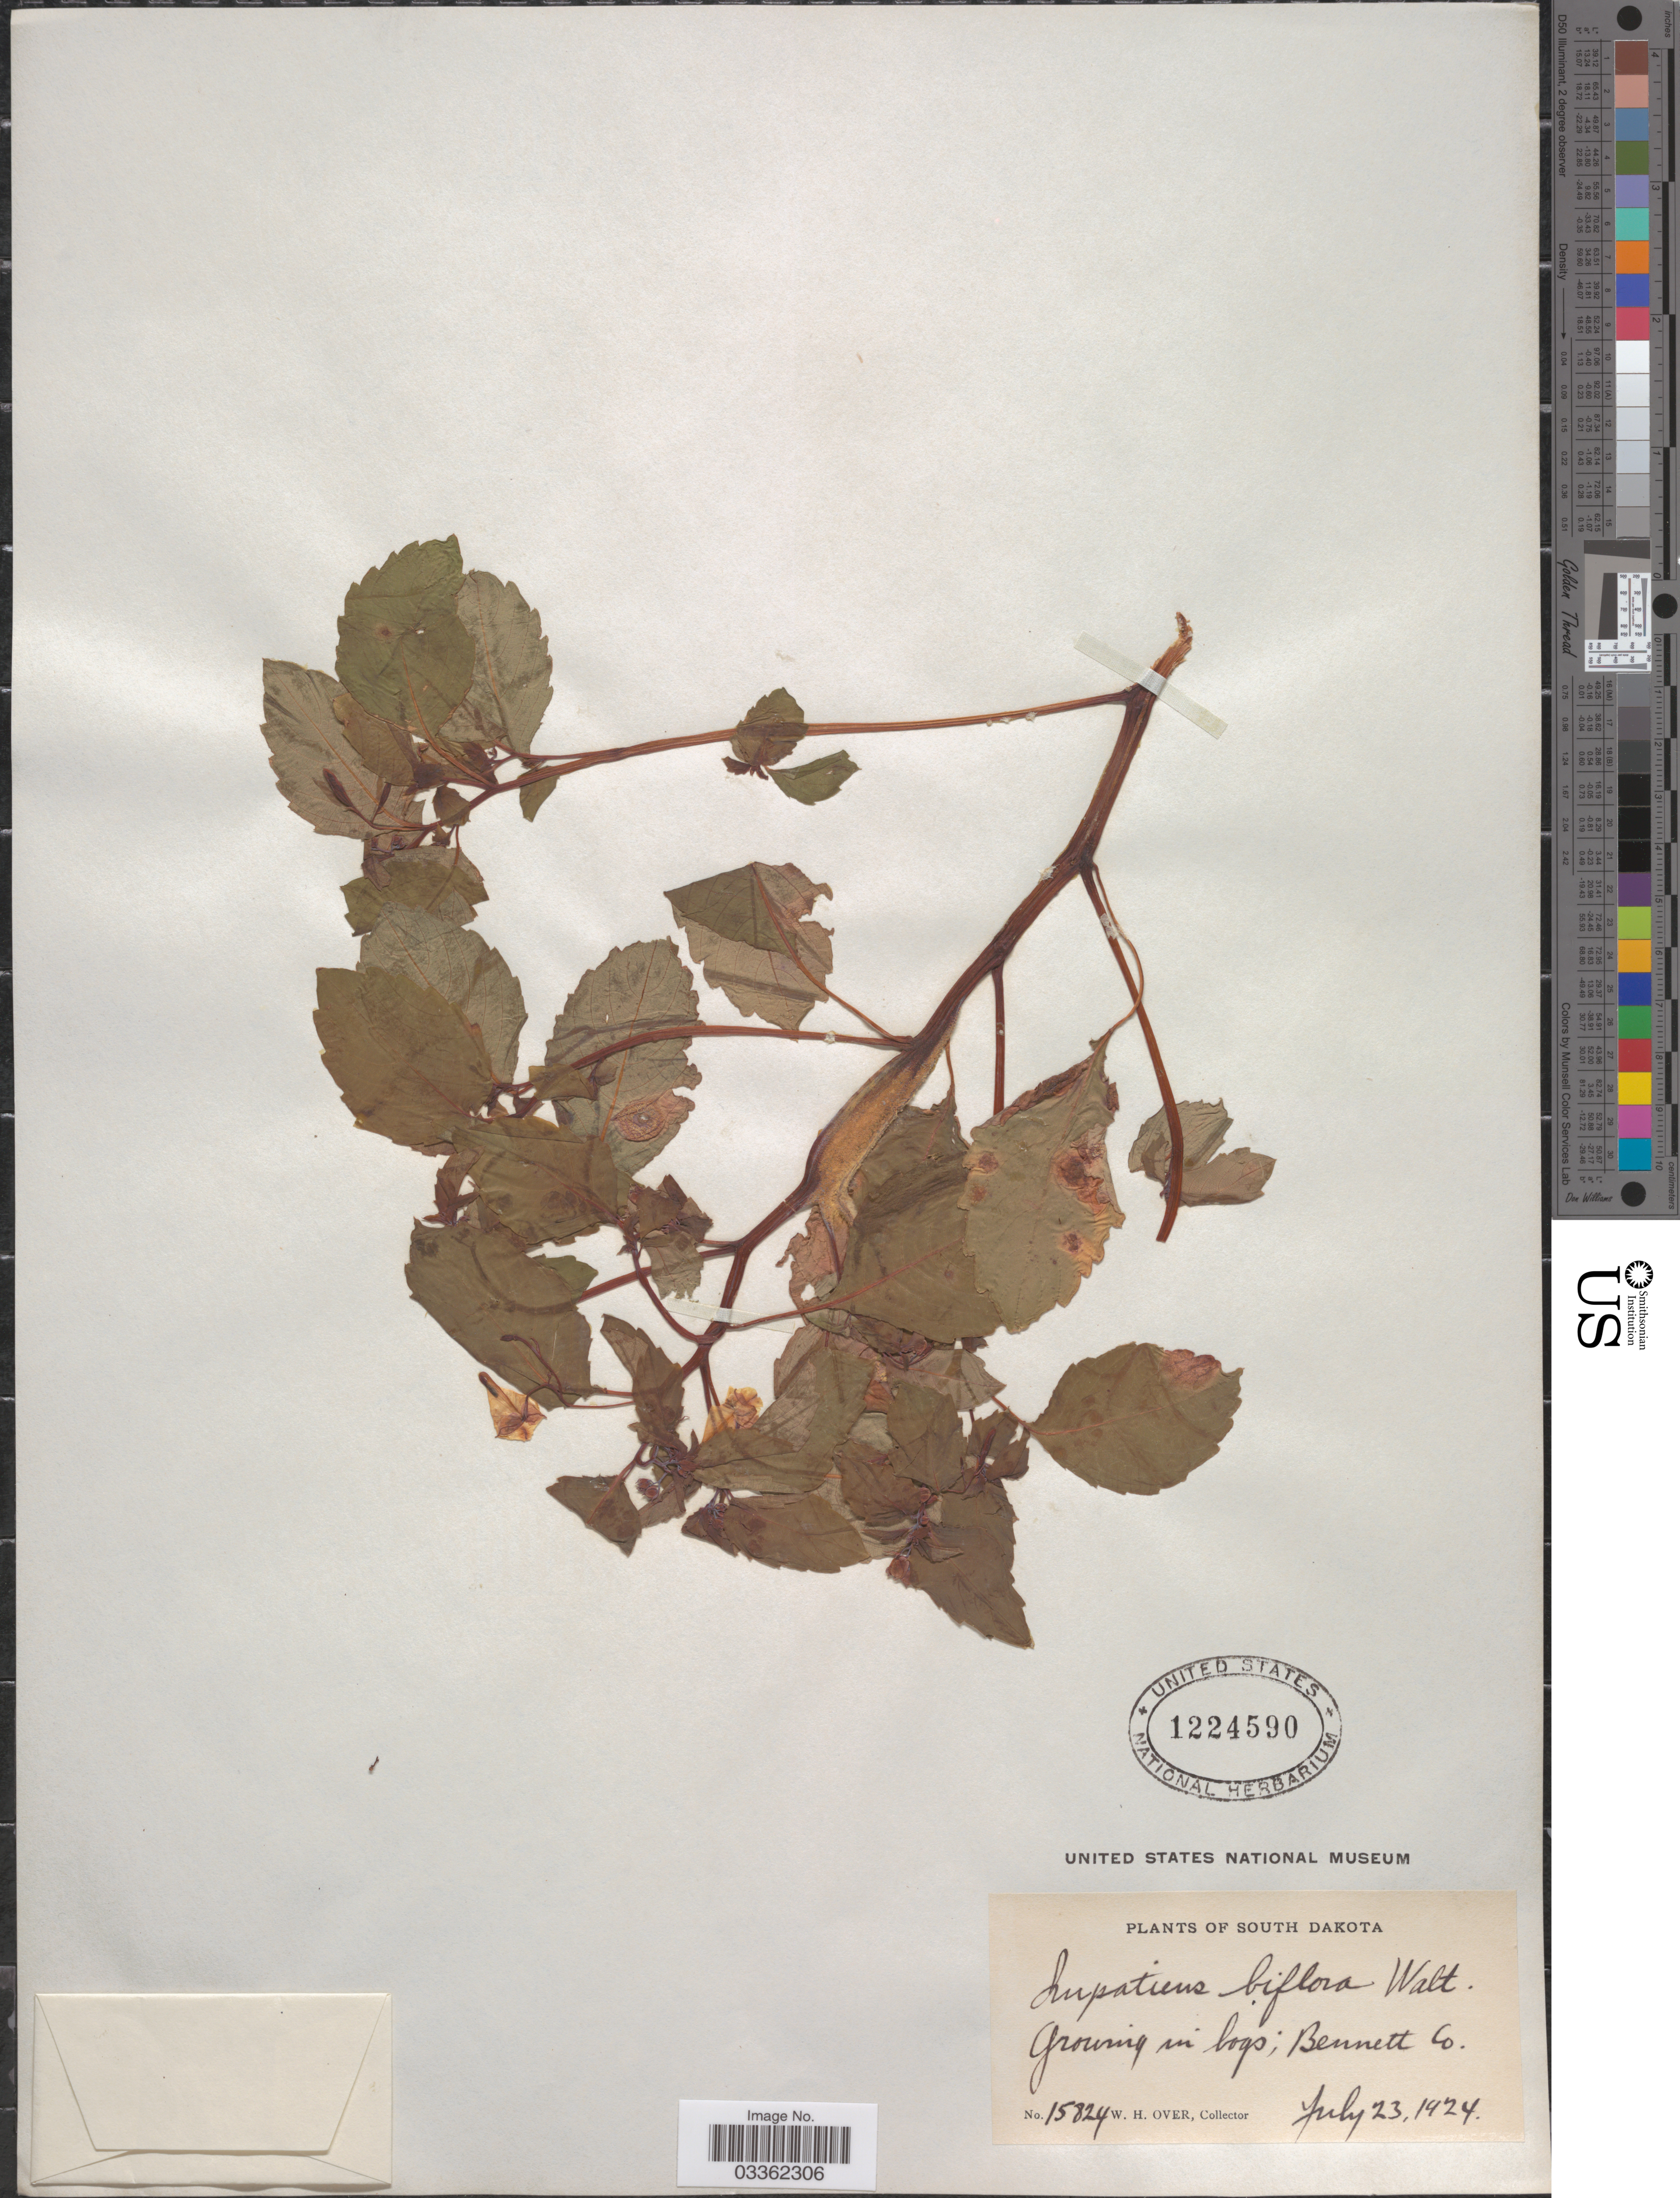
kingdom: Plantae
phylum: Tracheophyta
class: Magnoliopsida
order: Ericales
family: Balsaminaceae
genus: Impatiens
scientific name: Impatiens capensis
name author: Meerb.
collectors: W. Over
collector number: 15824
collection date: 1924-07-23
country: United States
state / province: South Dakota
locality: Bennett Co.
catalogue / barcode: US 1224590